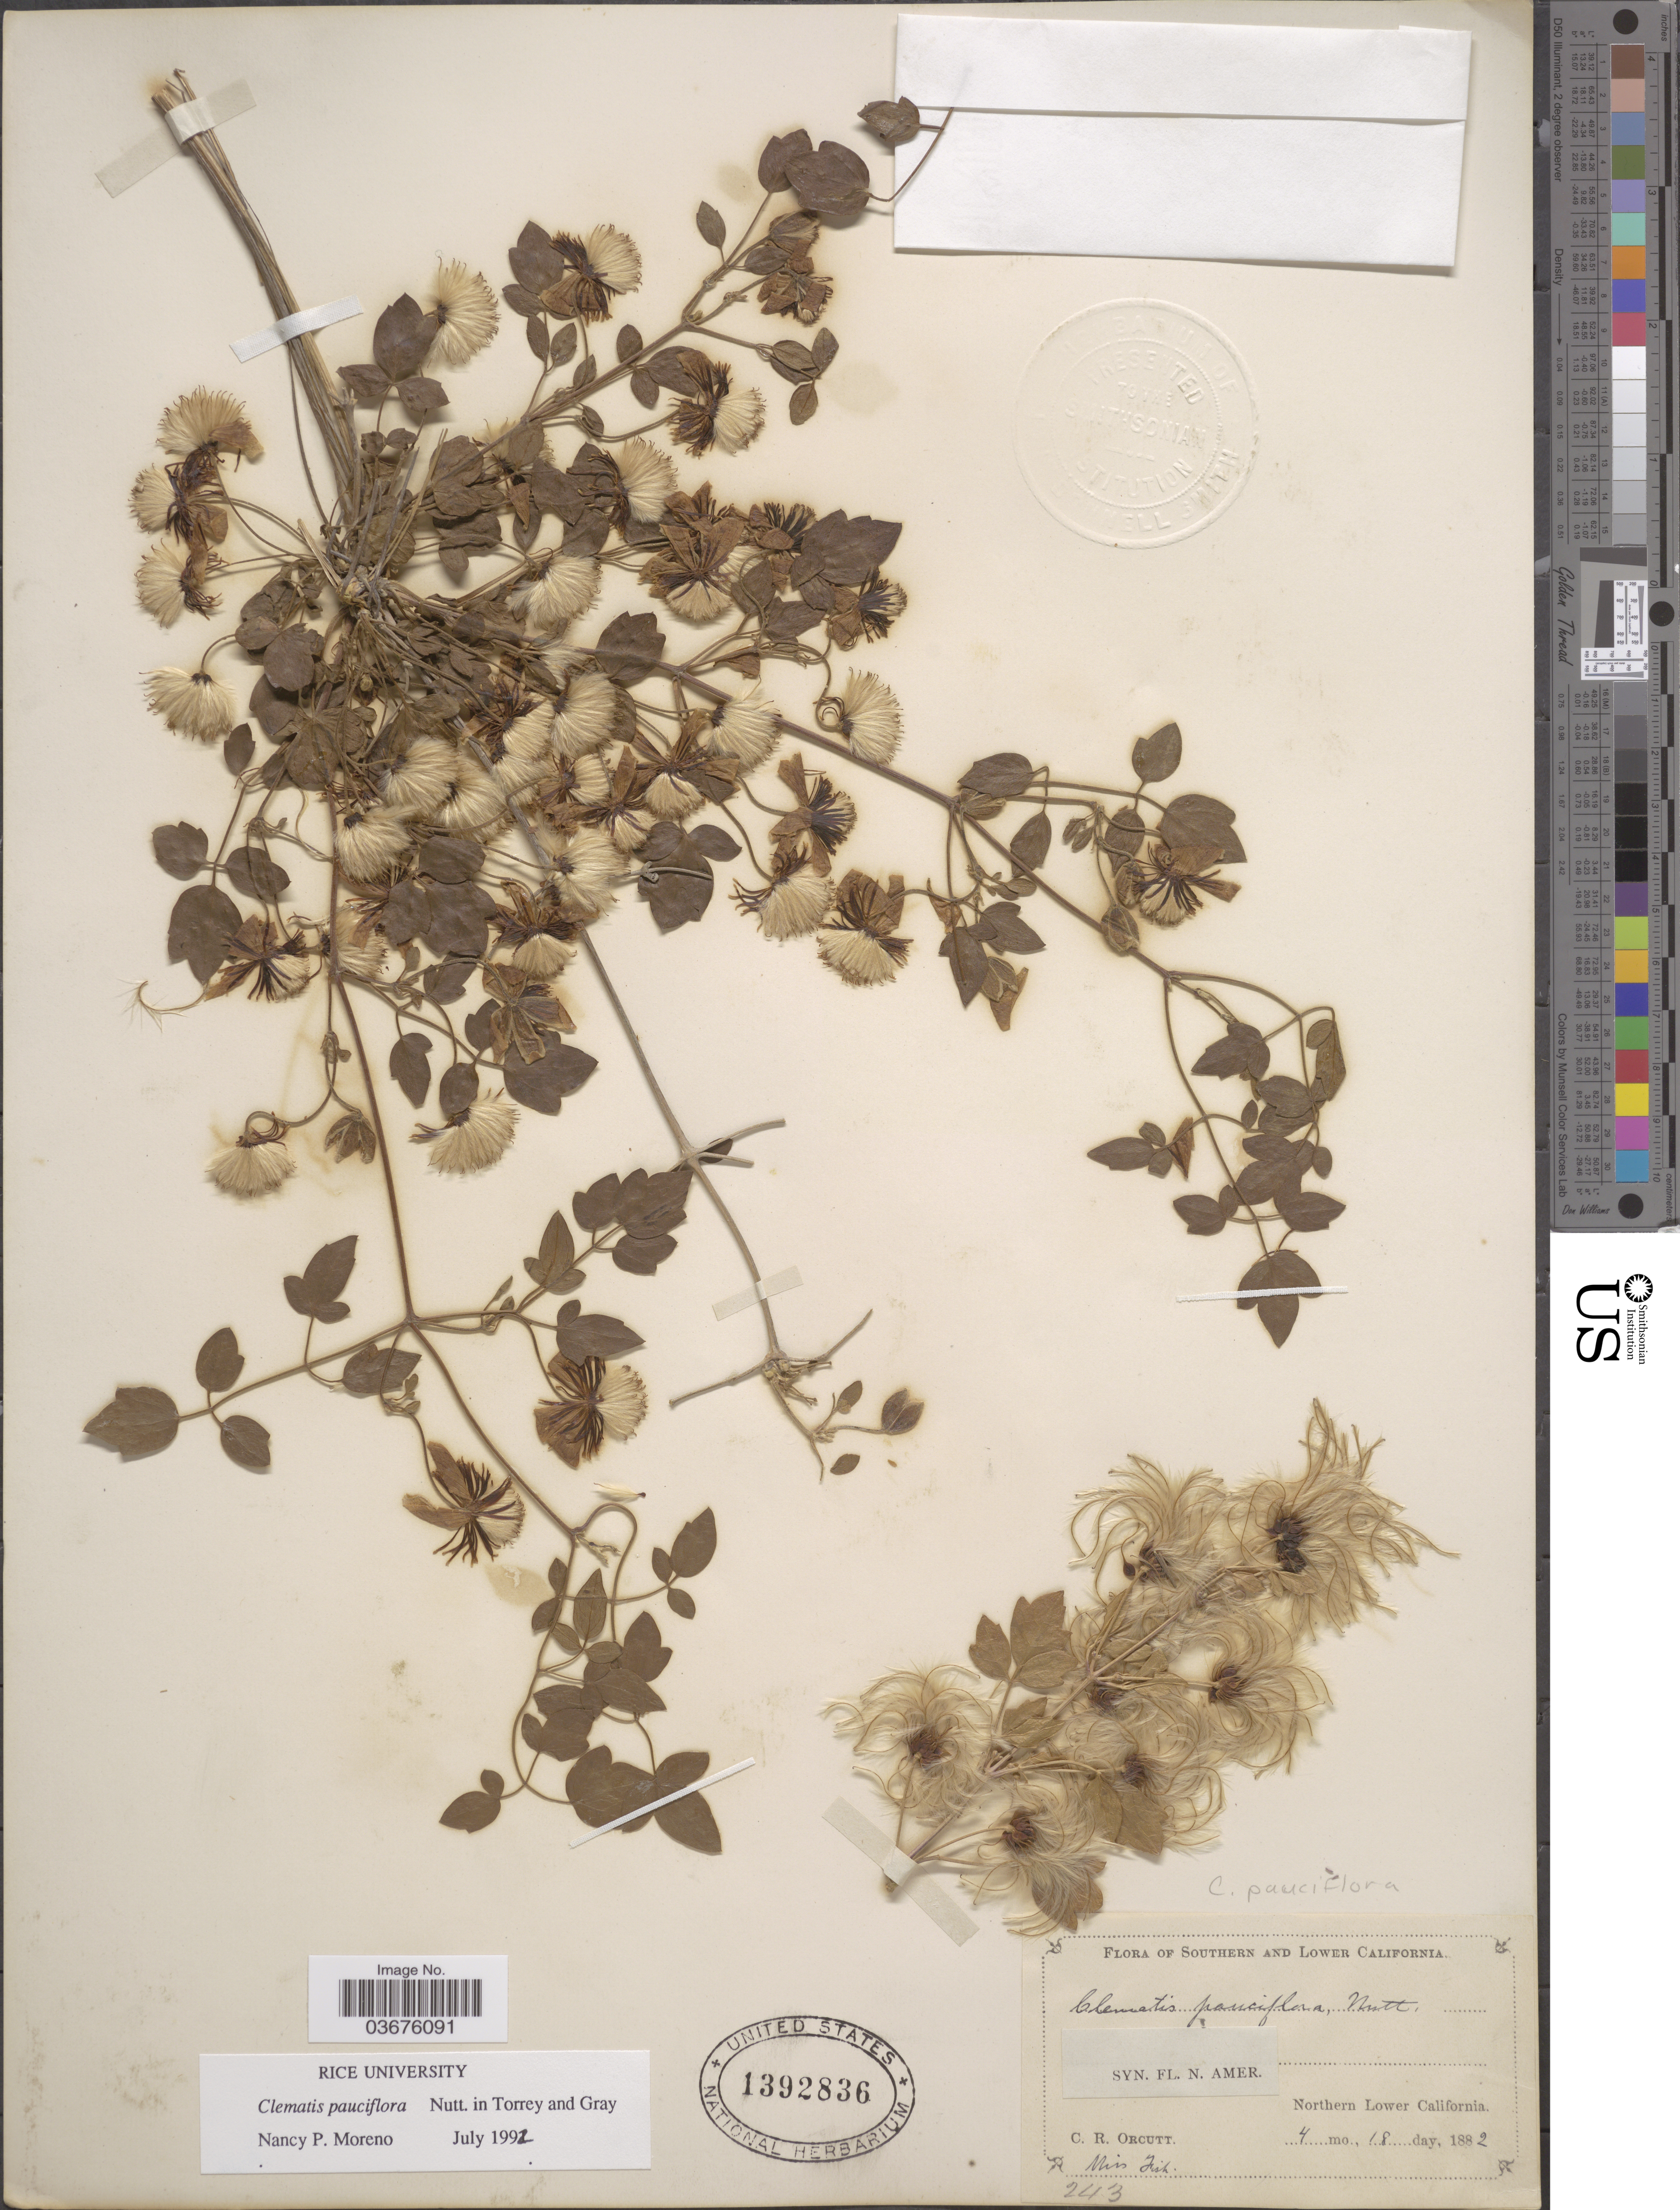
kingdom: Plantae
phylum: Tracheophyta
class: Magnoliopsida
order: Ranunculales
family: Ranunculaceae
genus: Clematis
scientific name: Clematis pauciflora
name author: Nutt. ex Torr. & A. Gray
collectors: C. R. Orcutt & Fish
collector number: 243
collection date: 1882-04-18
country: Mexico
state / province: Baja California Norte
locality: Lower California. Northern Lower California.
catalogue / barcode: US 1392836